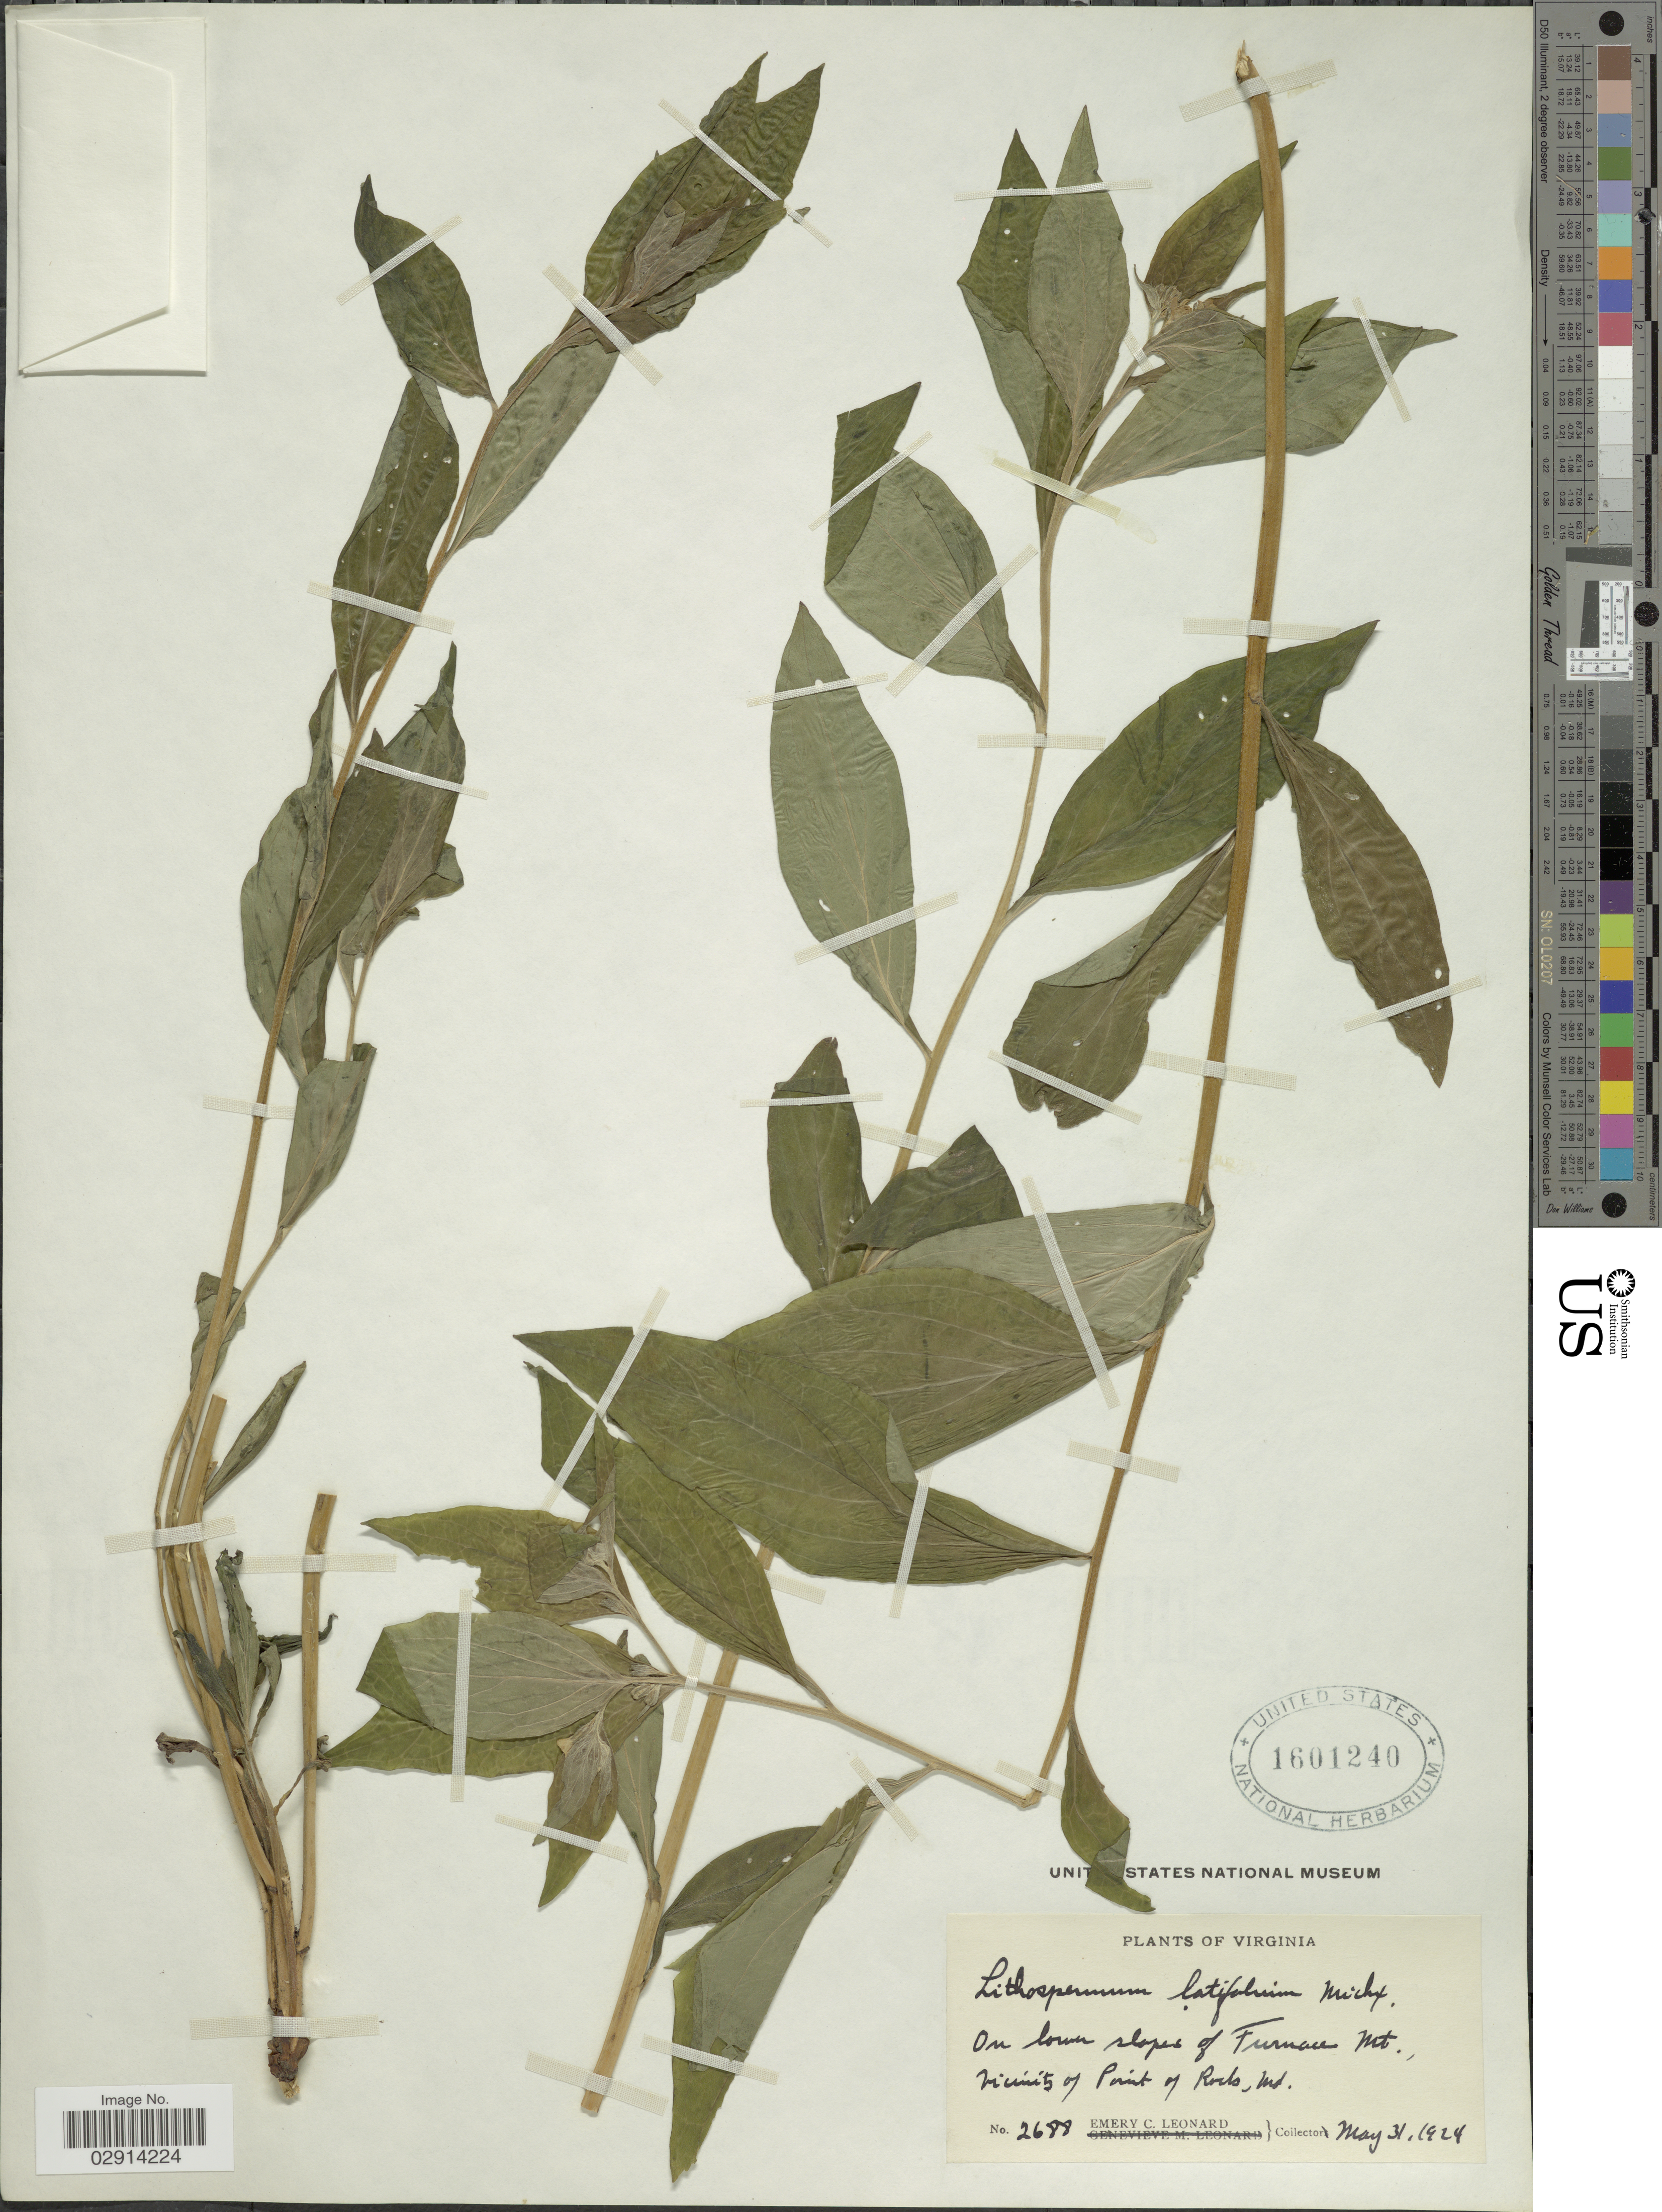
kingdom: Plantae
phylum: Tracheophyta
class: Magnoliopsida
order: Boraginales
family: Boraginaceae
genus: Lithospermum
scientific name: Lithospermum latifolium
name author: Michx.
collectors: E. C. Leonard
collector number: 2688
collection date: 1924-05-31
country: United States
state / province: Maryland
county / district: Frederick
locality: On lower slopes of Furmace Mt., vicinity of Point of Rocks, Md.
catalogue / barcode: US 1601240